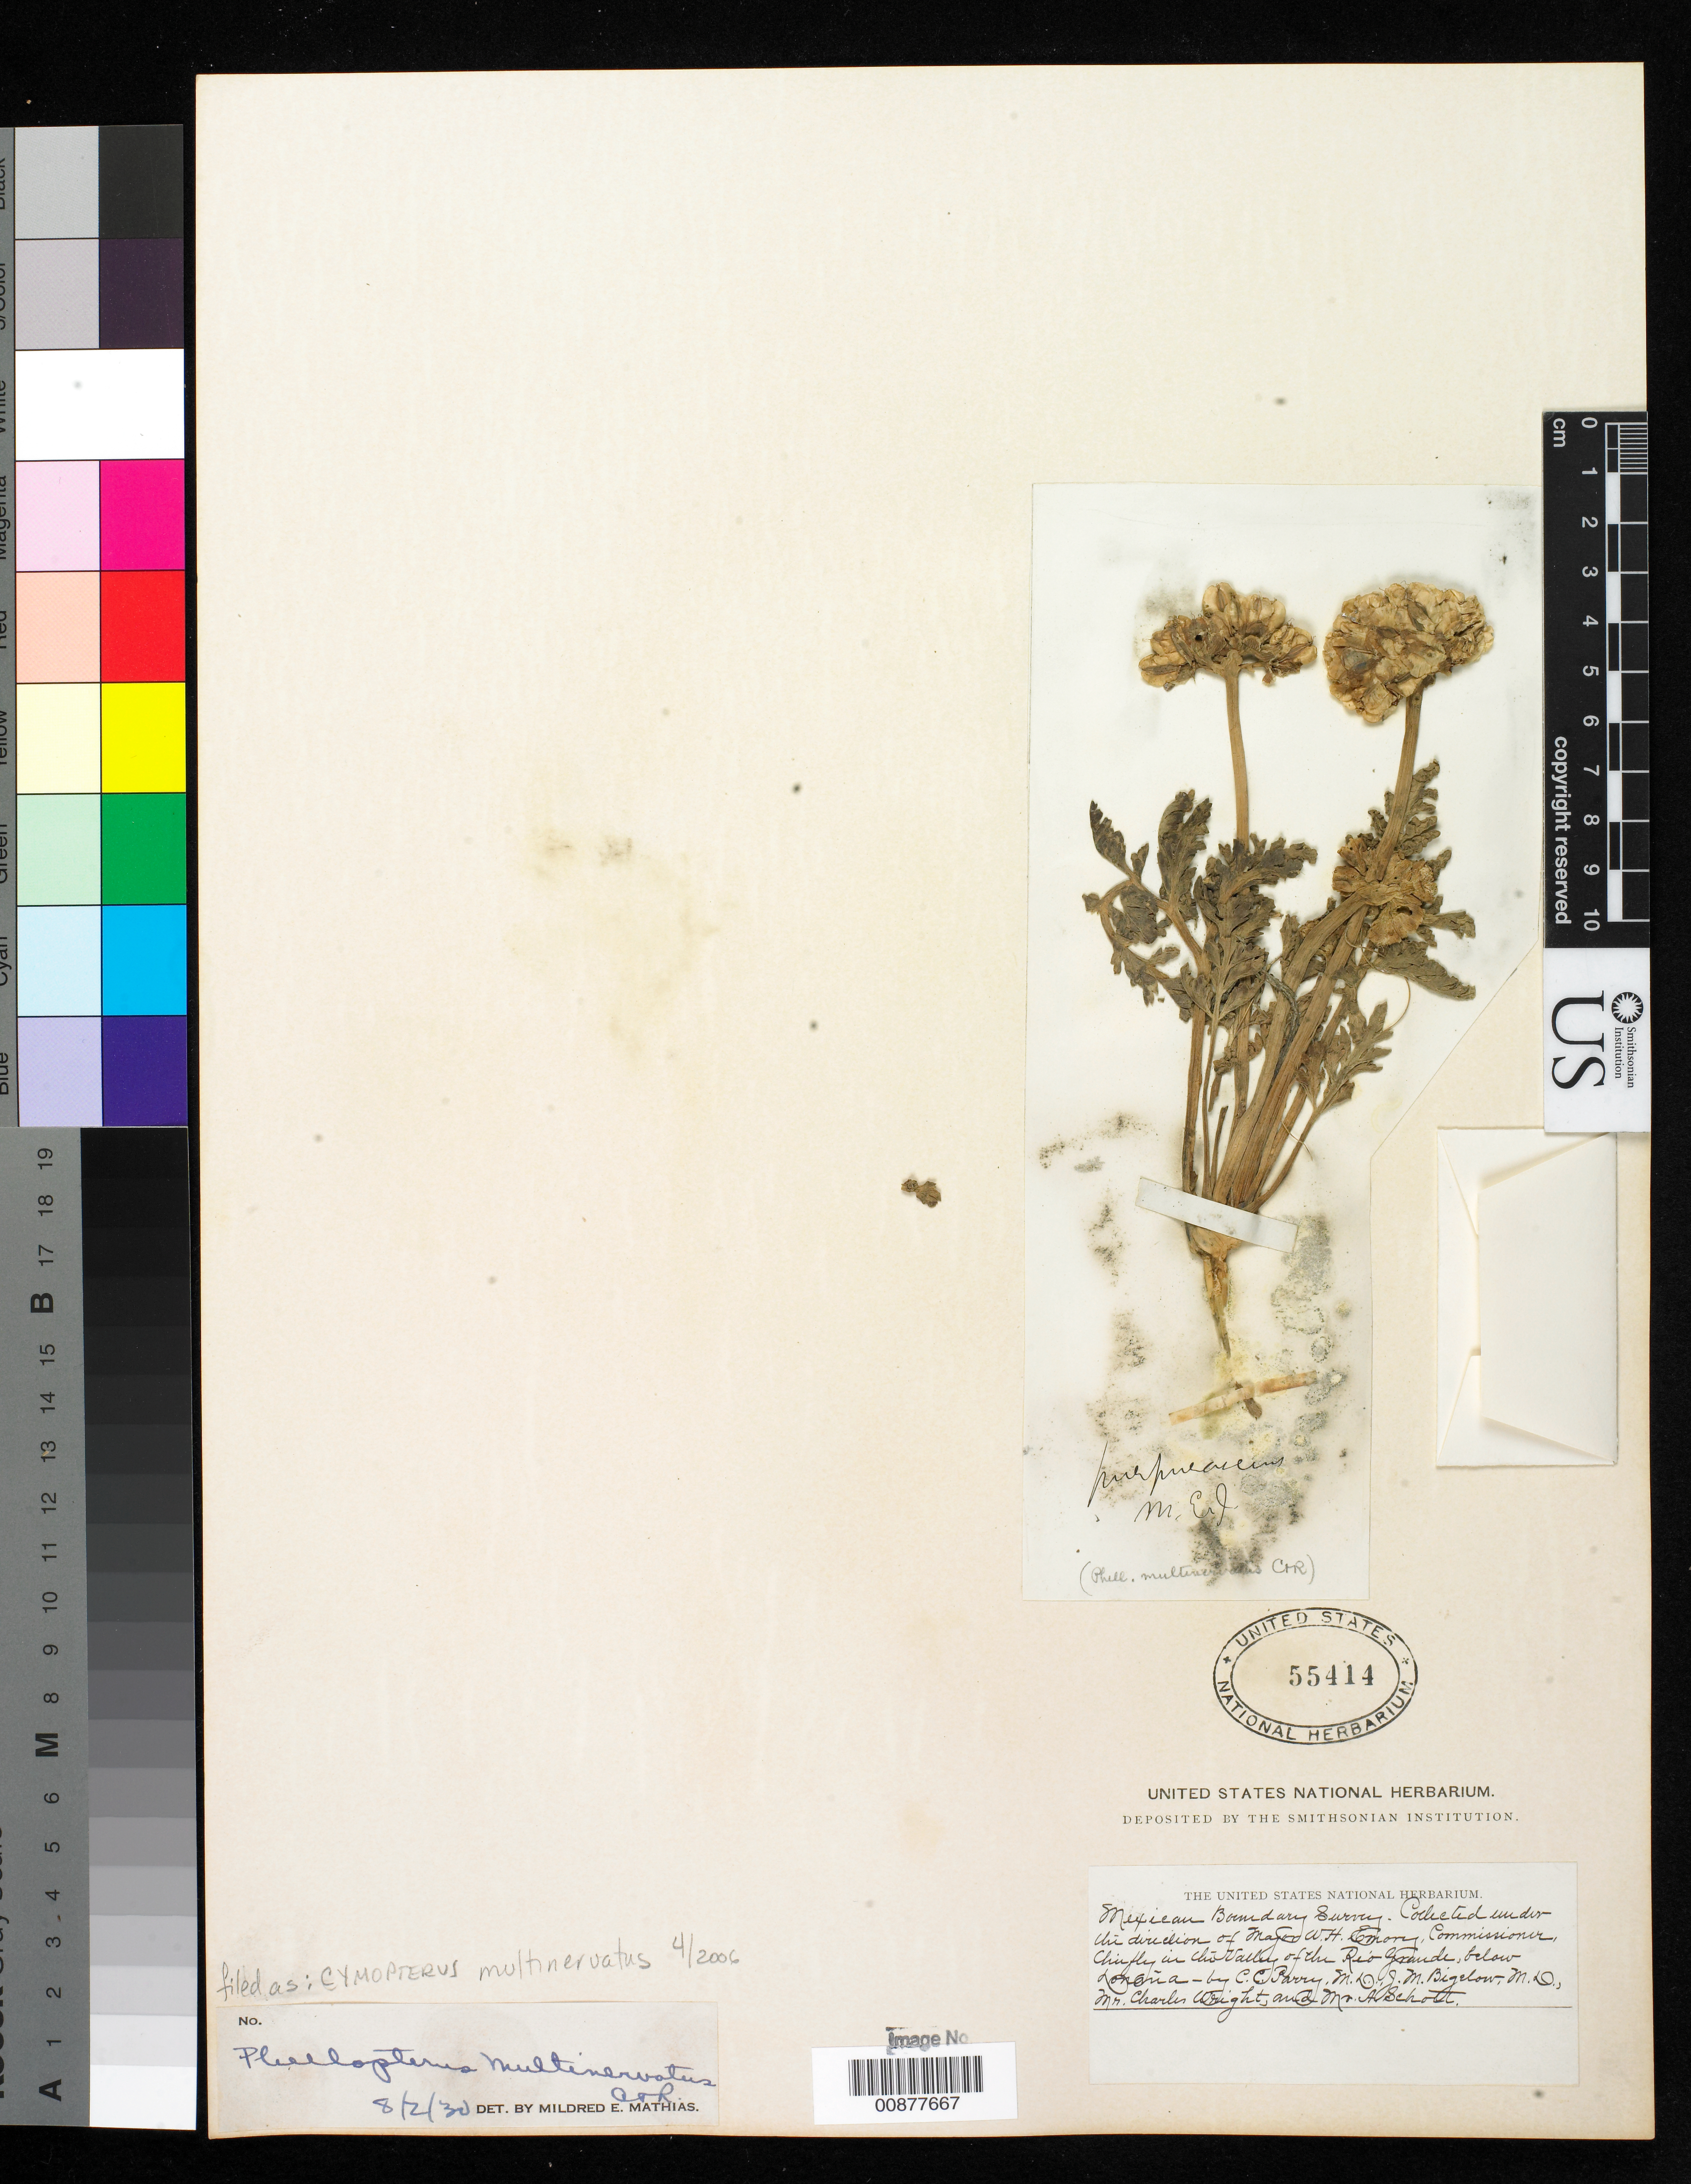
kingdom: Plantae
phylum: Tracheophyta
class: Magnoliopsida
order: Apiales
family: Apiaceae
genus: Cymopterus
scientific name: Cymopterus multinervatus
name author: (J.M. Coult.) Tidestr.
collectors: C. C. Parry, J. M. Bigelow, C. Wright & A. C. V. Schott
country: United States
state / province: New Mexico / Texas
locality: Valley of the Rio Grande, below Doñana.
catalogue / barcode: US 55414